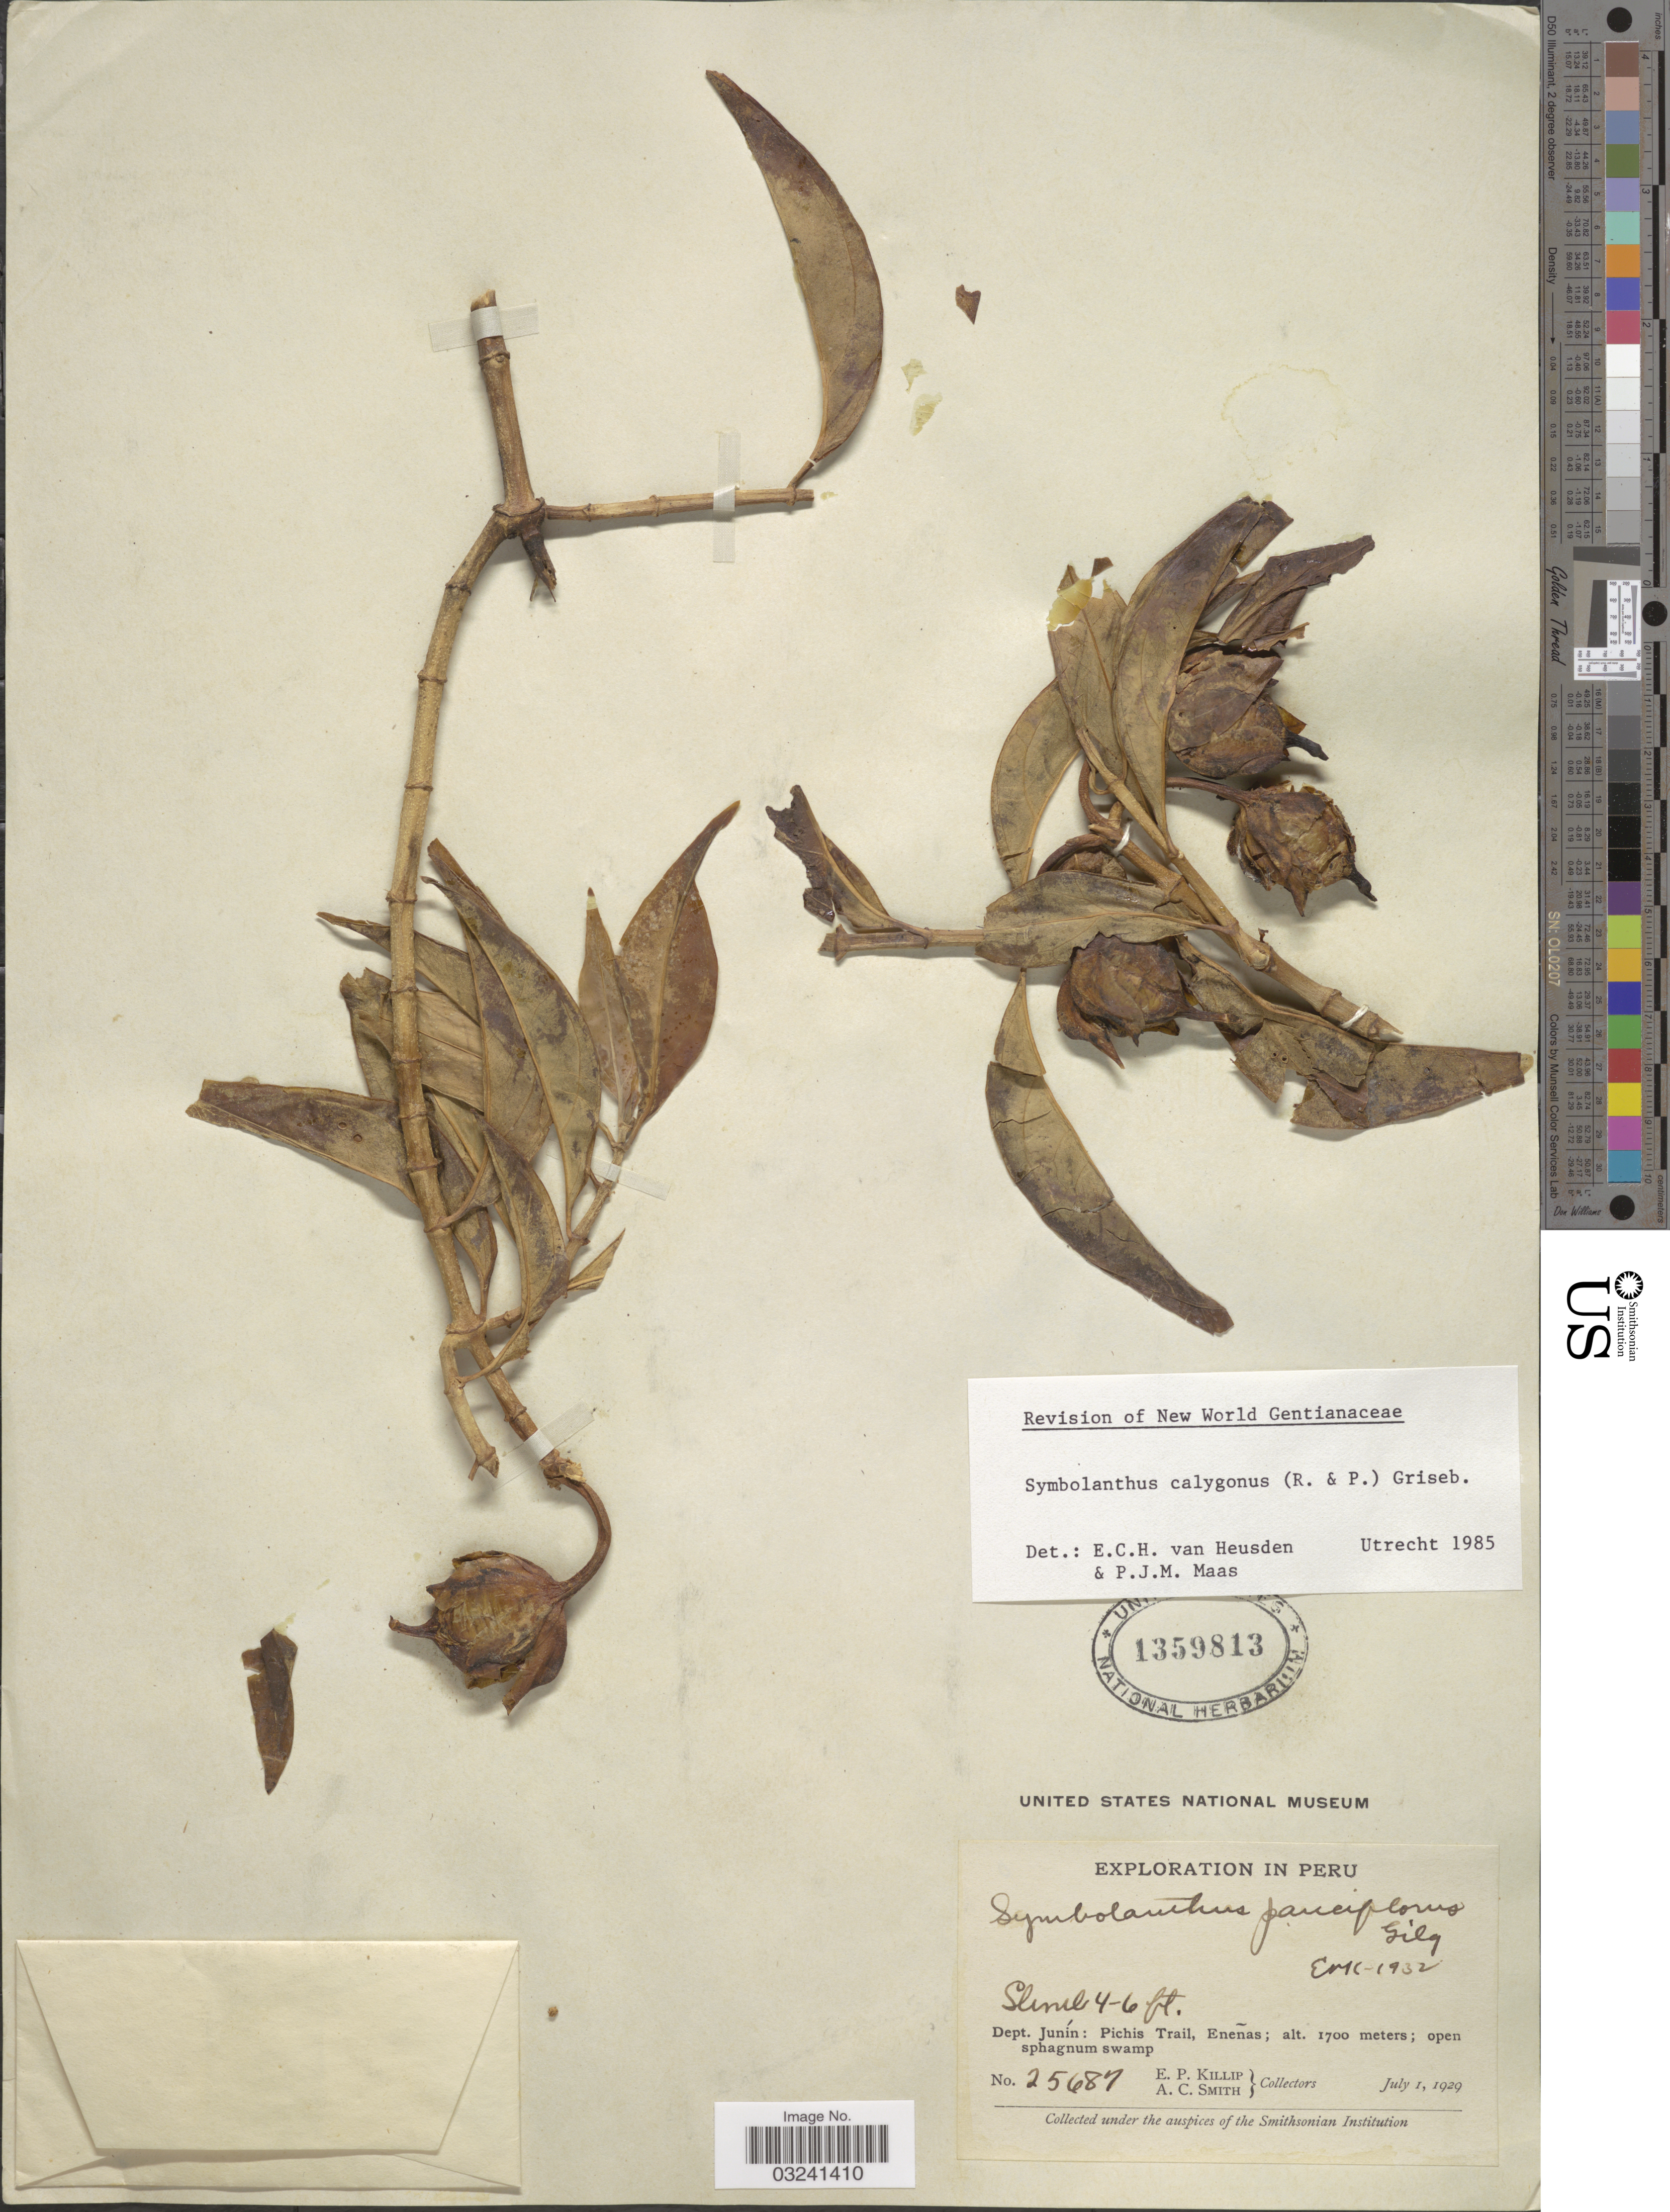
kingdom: Plantae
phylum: Tracheophyta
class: Magnoliopsida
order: Gentianales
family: Gentianaceae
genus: Symbolanthus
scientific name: Symbolanthus calygonus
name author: (Ruiz & Pav.) Griseb. ex Gilg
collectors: E. P. Killip & A. C. Smith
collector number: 25687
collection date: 1929-07-01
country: Peru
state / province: Junín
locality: Dept. Junín: Pichis Trail, Eneñas.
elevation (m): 1700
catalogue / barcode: US 1359813